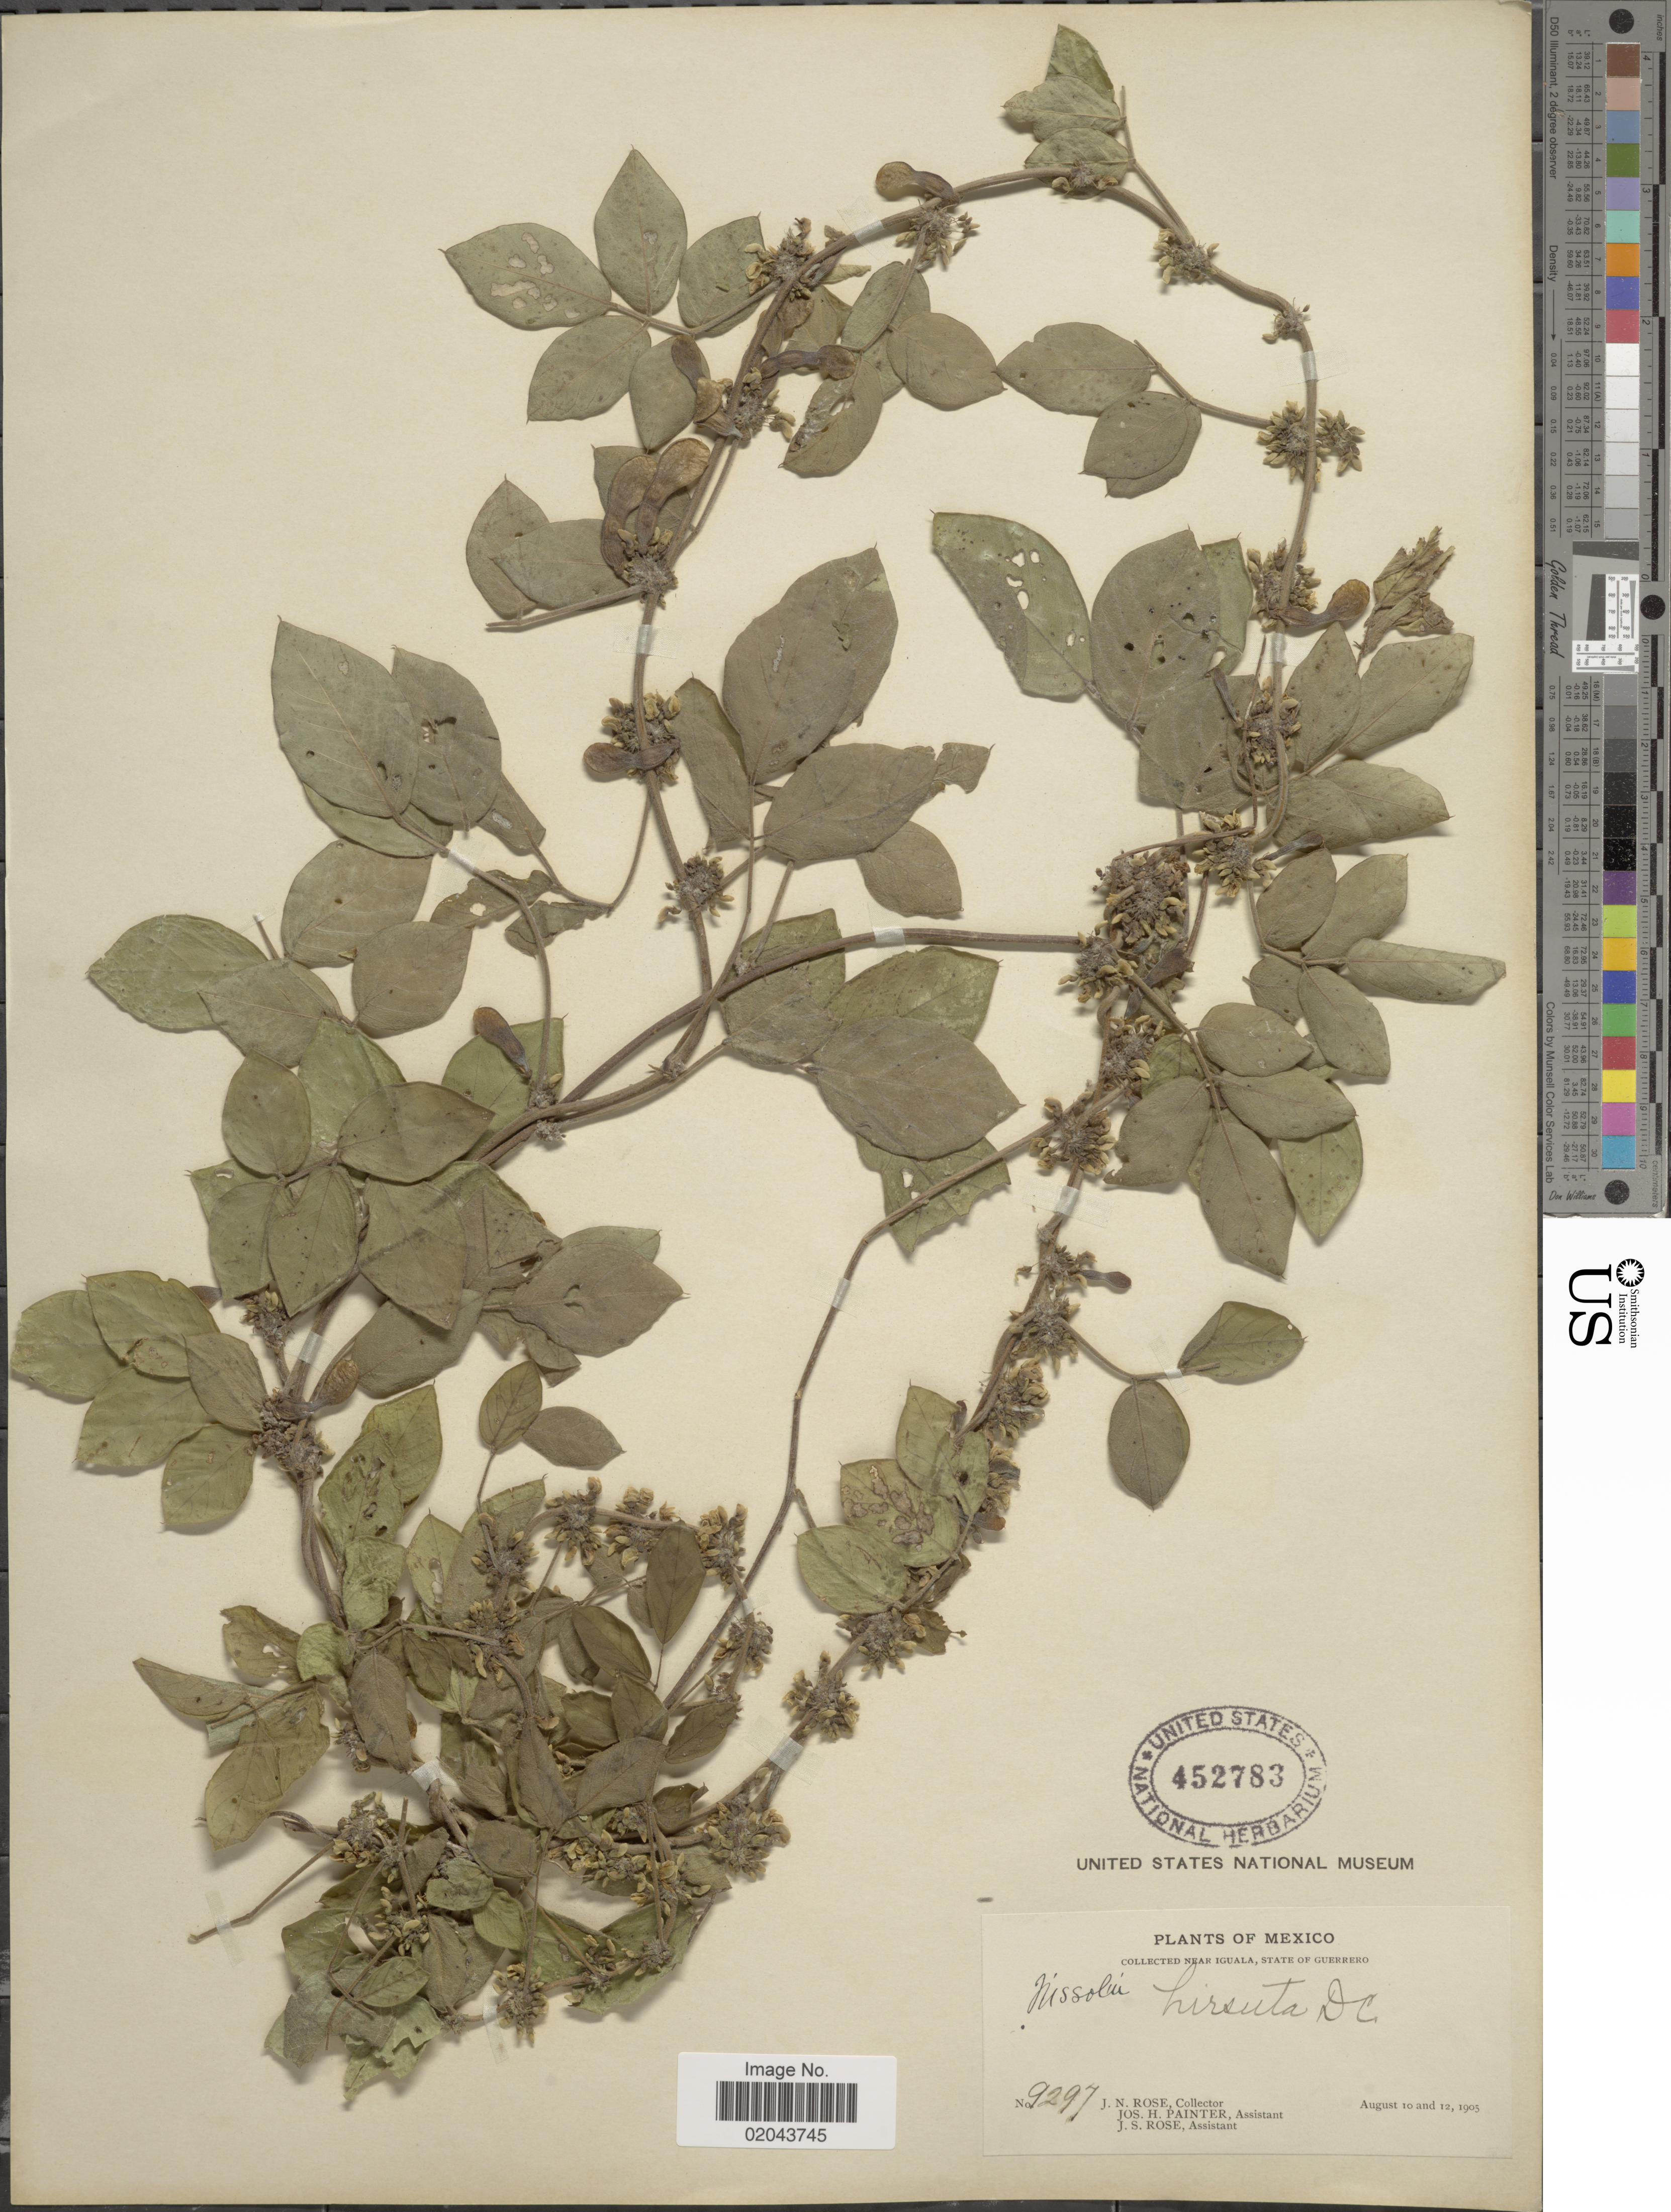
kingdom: Plantae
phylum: Tracheophyta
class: Magnoliopsida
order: Fabales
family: Fabaceae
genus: Nissolia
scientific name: Nissolia microptera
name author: Poir.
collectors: J. N. Rose, J. H. Painter & J. S. Rose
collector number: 9297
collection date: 1905-08-10/1905-08-12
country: Mexico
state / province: Guerrero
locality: Near Iguala.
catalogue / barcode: US 452783